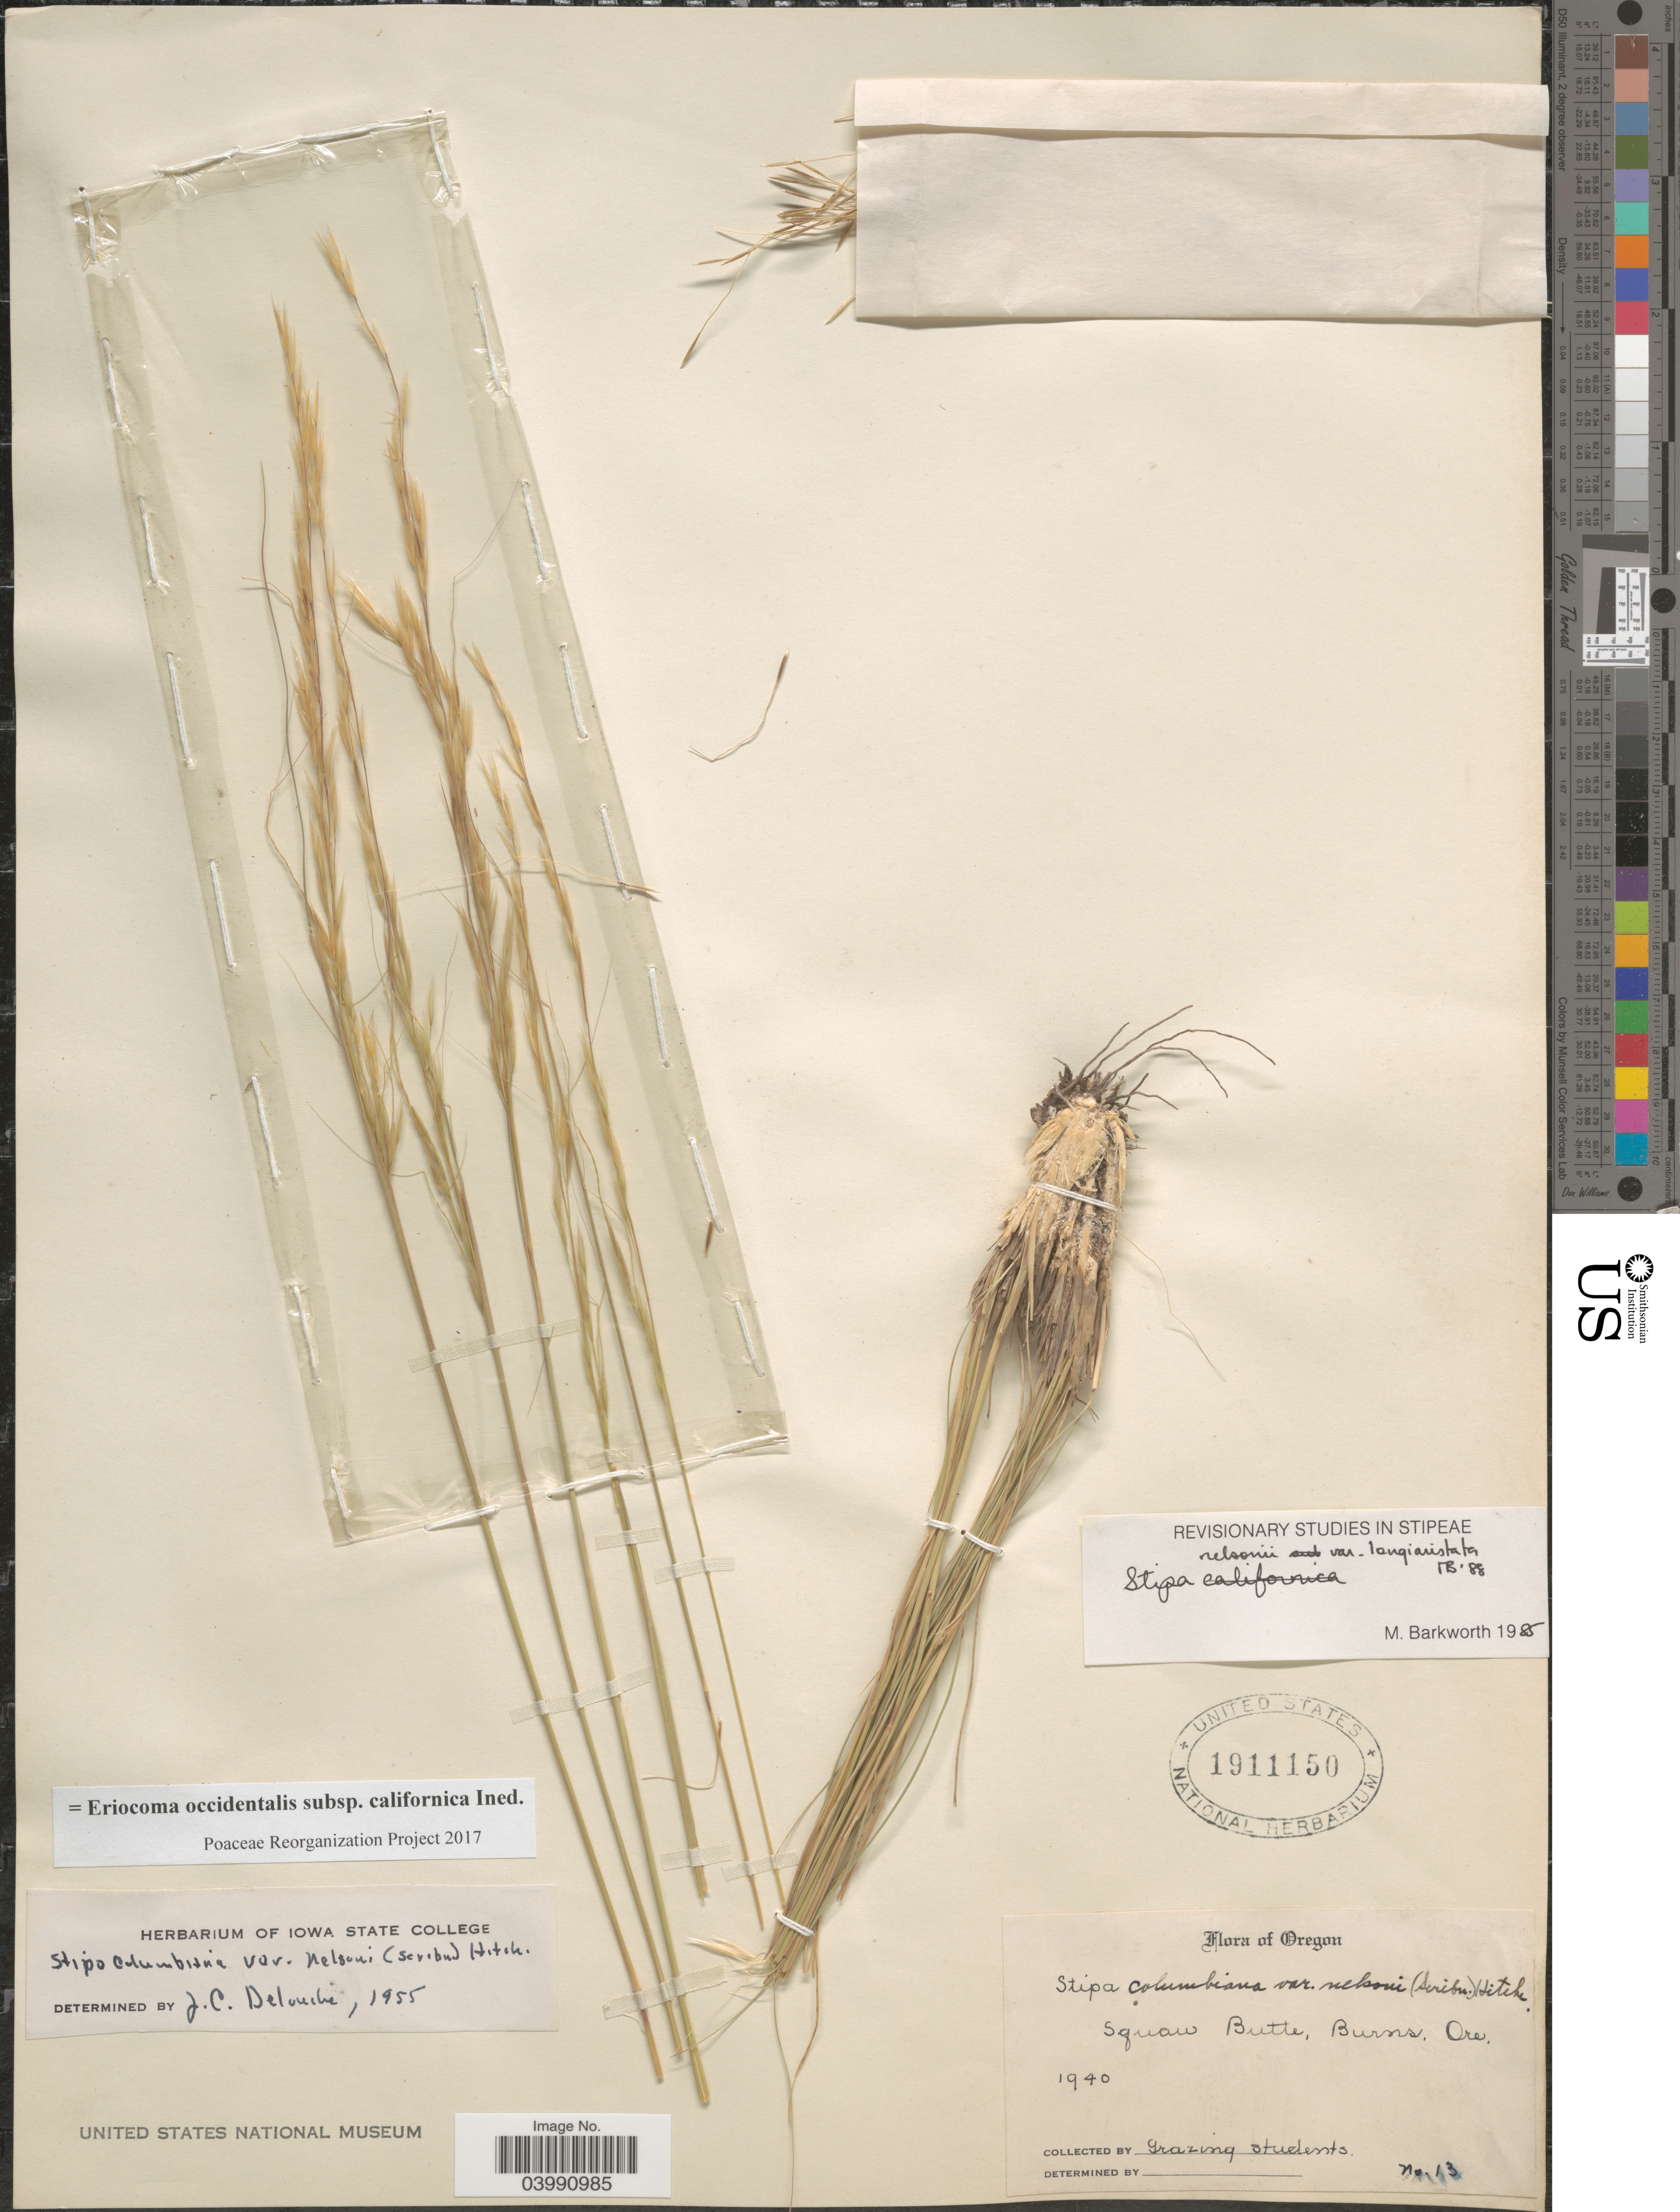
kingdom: Plantae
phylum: Tracheophyta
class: Liliopsida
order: Poales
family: Poaceae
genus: Eriocoma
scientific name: Eriocoma occidentalis subsp. californica ined.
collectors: Grazing students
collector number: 13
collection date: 1940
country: United States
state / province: Oregon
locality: Squaw Butte, Burns.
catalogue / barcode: US 1911150